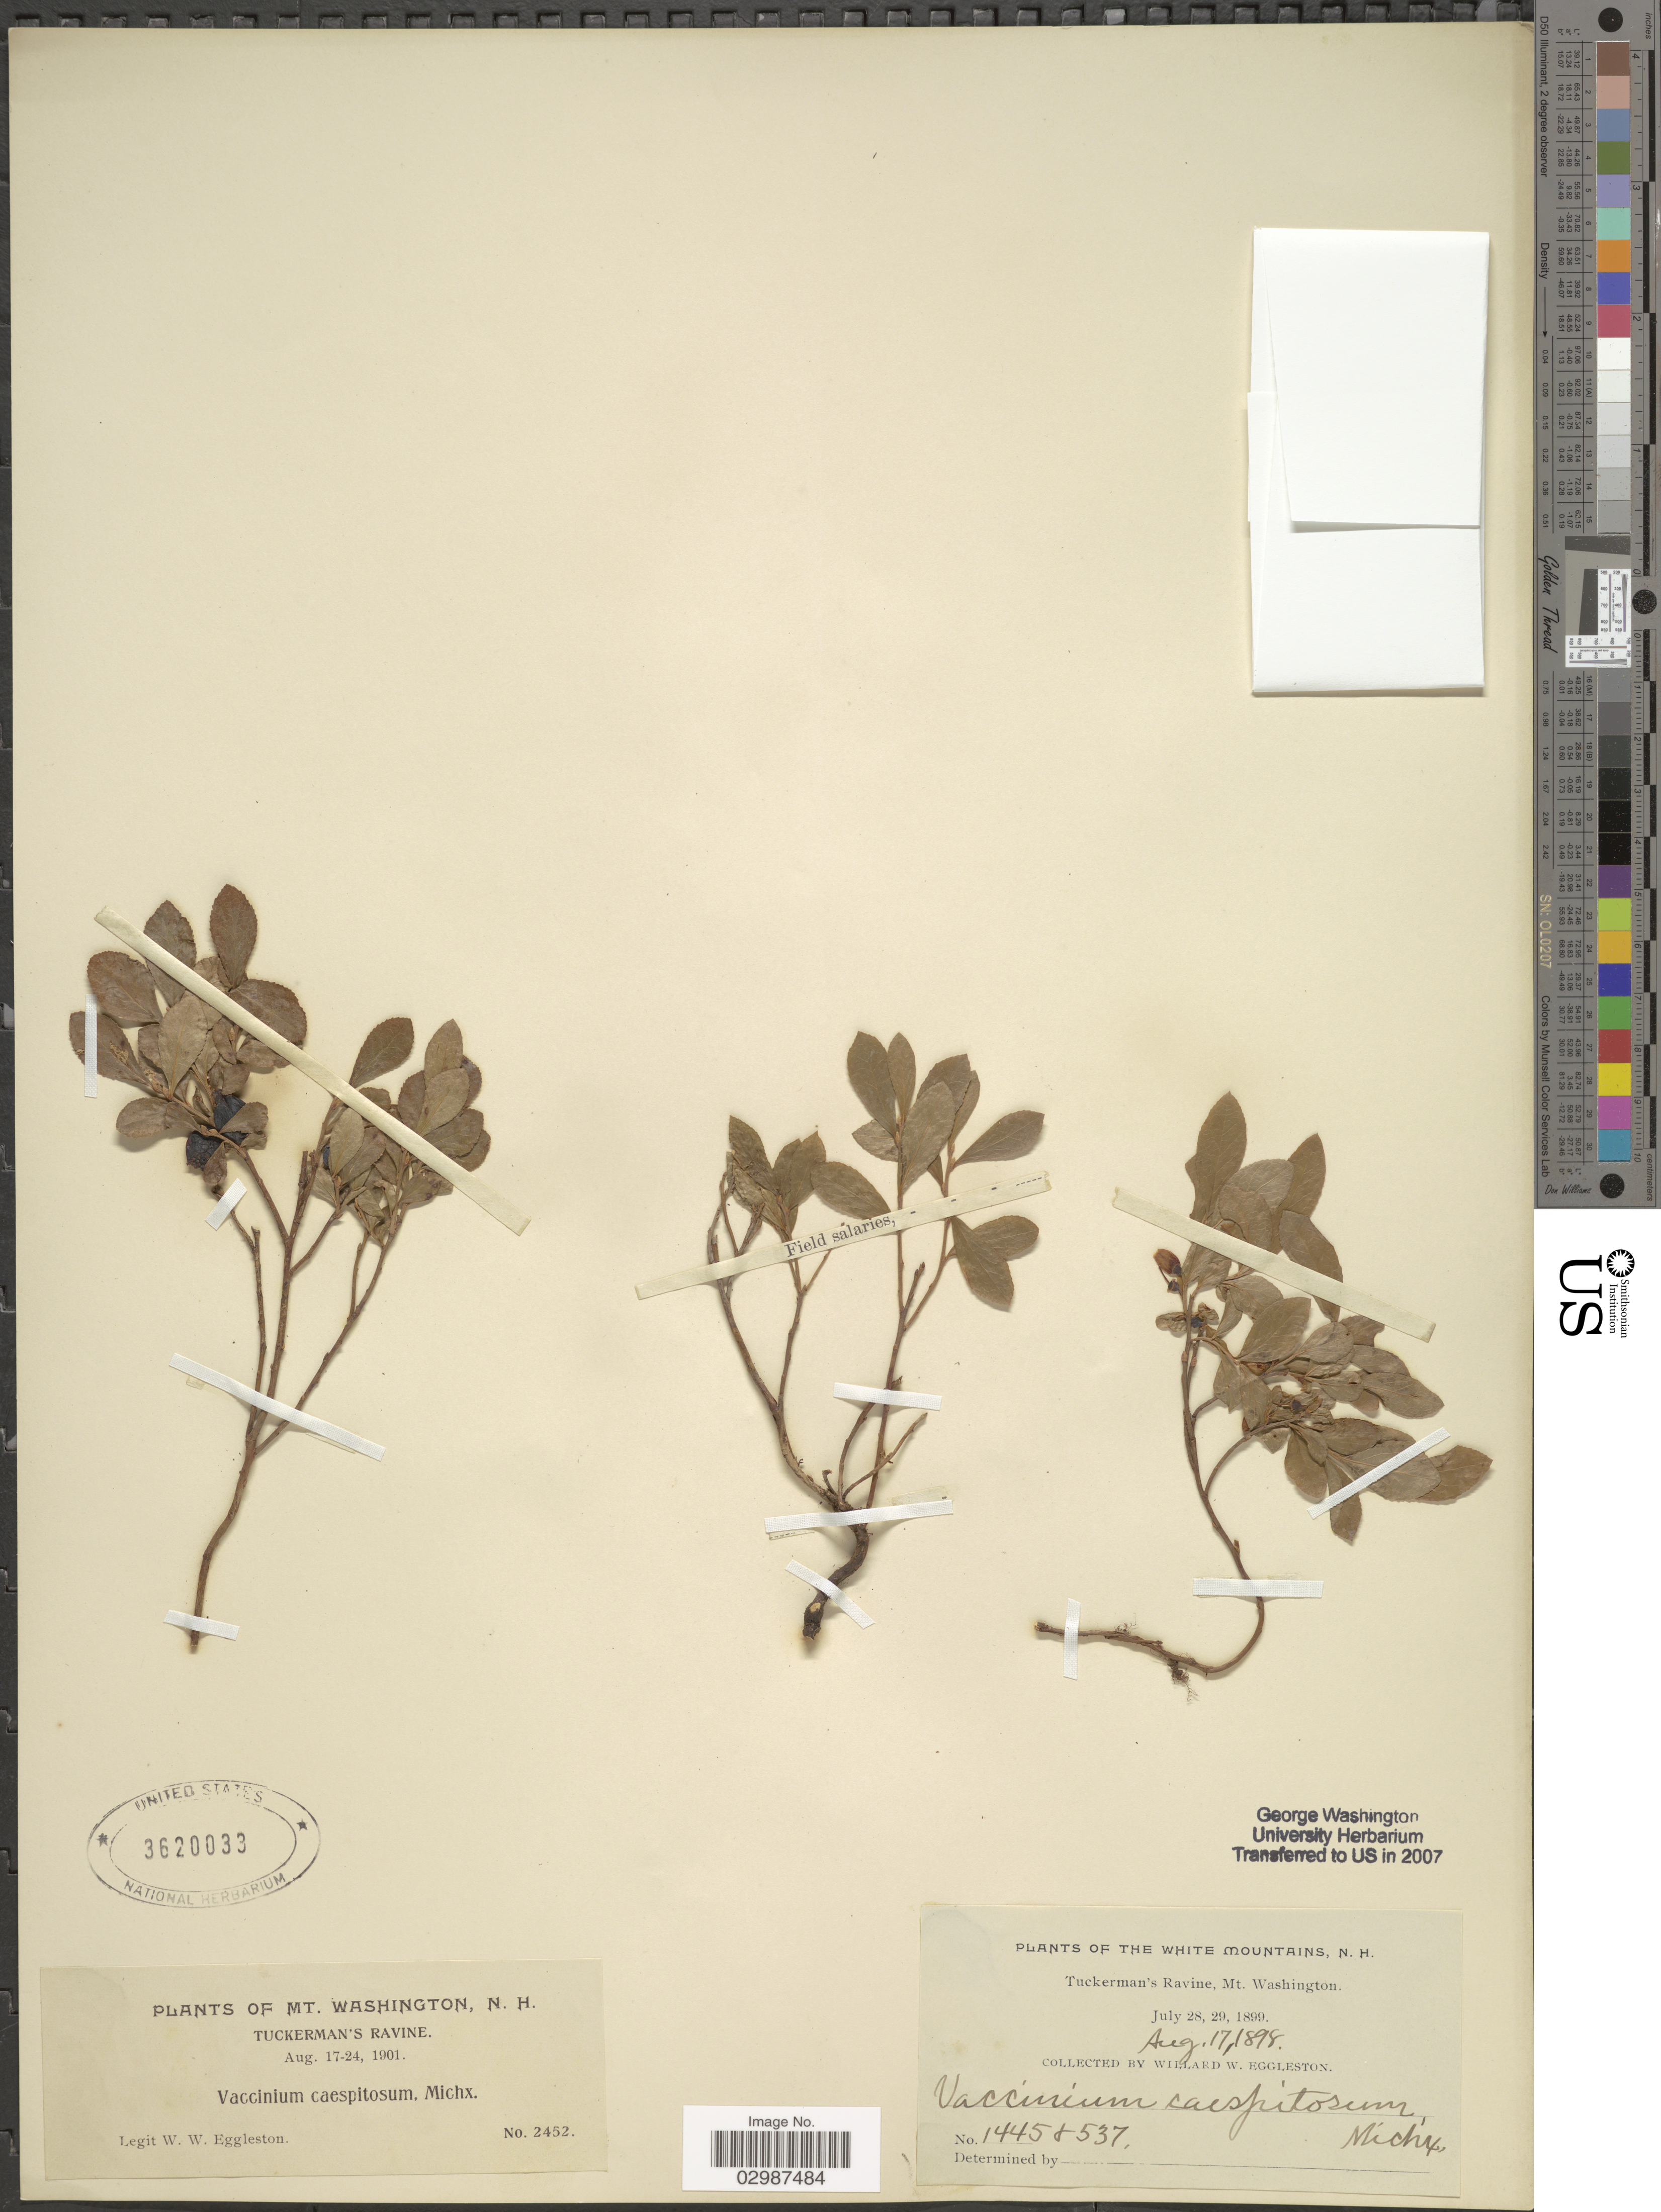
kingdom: Plantae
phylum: Tracheophyta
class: Magnoliopsida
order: Ericales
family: Ericaceae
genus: Vaccinium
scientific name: Vaccinium caespitosum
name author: Michx.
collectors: W. W. Eggleston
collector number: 2452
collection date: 1901-08-17/1901-08-24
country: United States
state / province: New Hampshire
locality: Mt. Washington, N. H. Tuckerman's Ravine.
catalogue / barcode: US 3620033